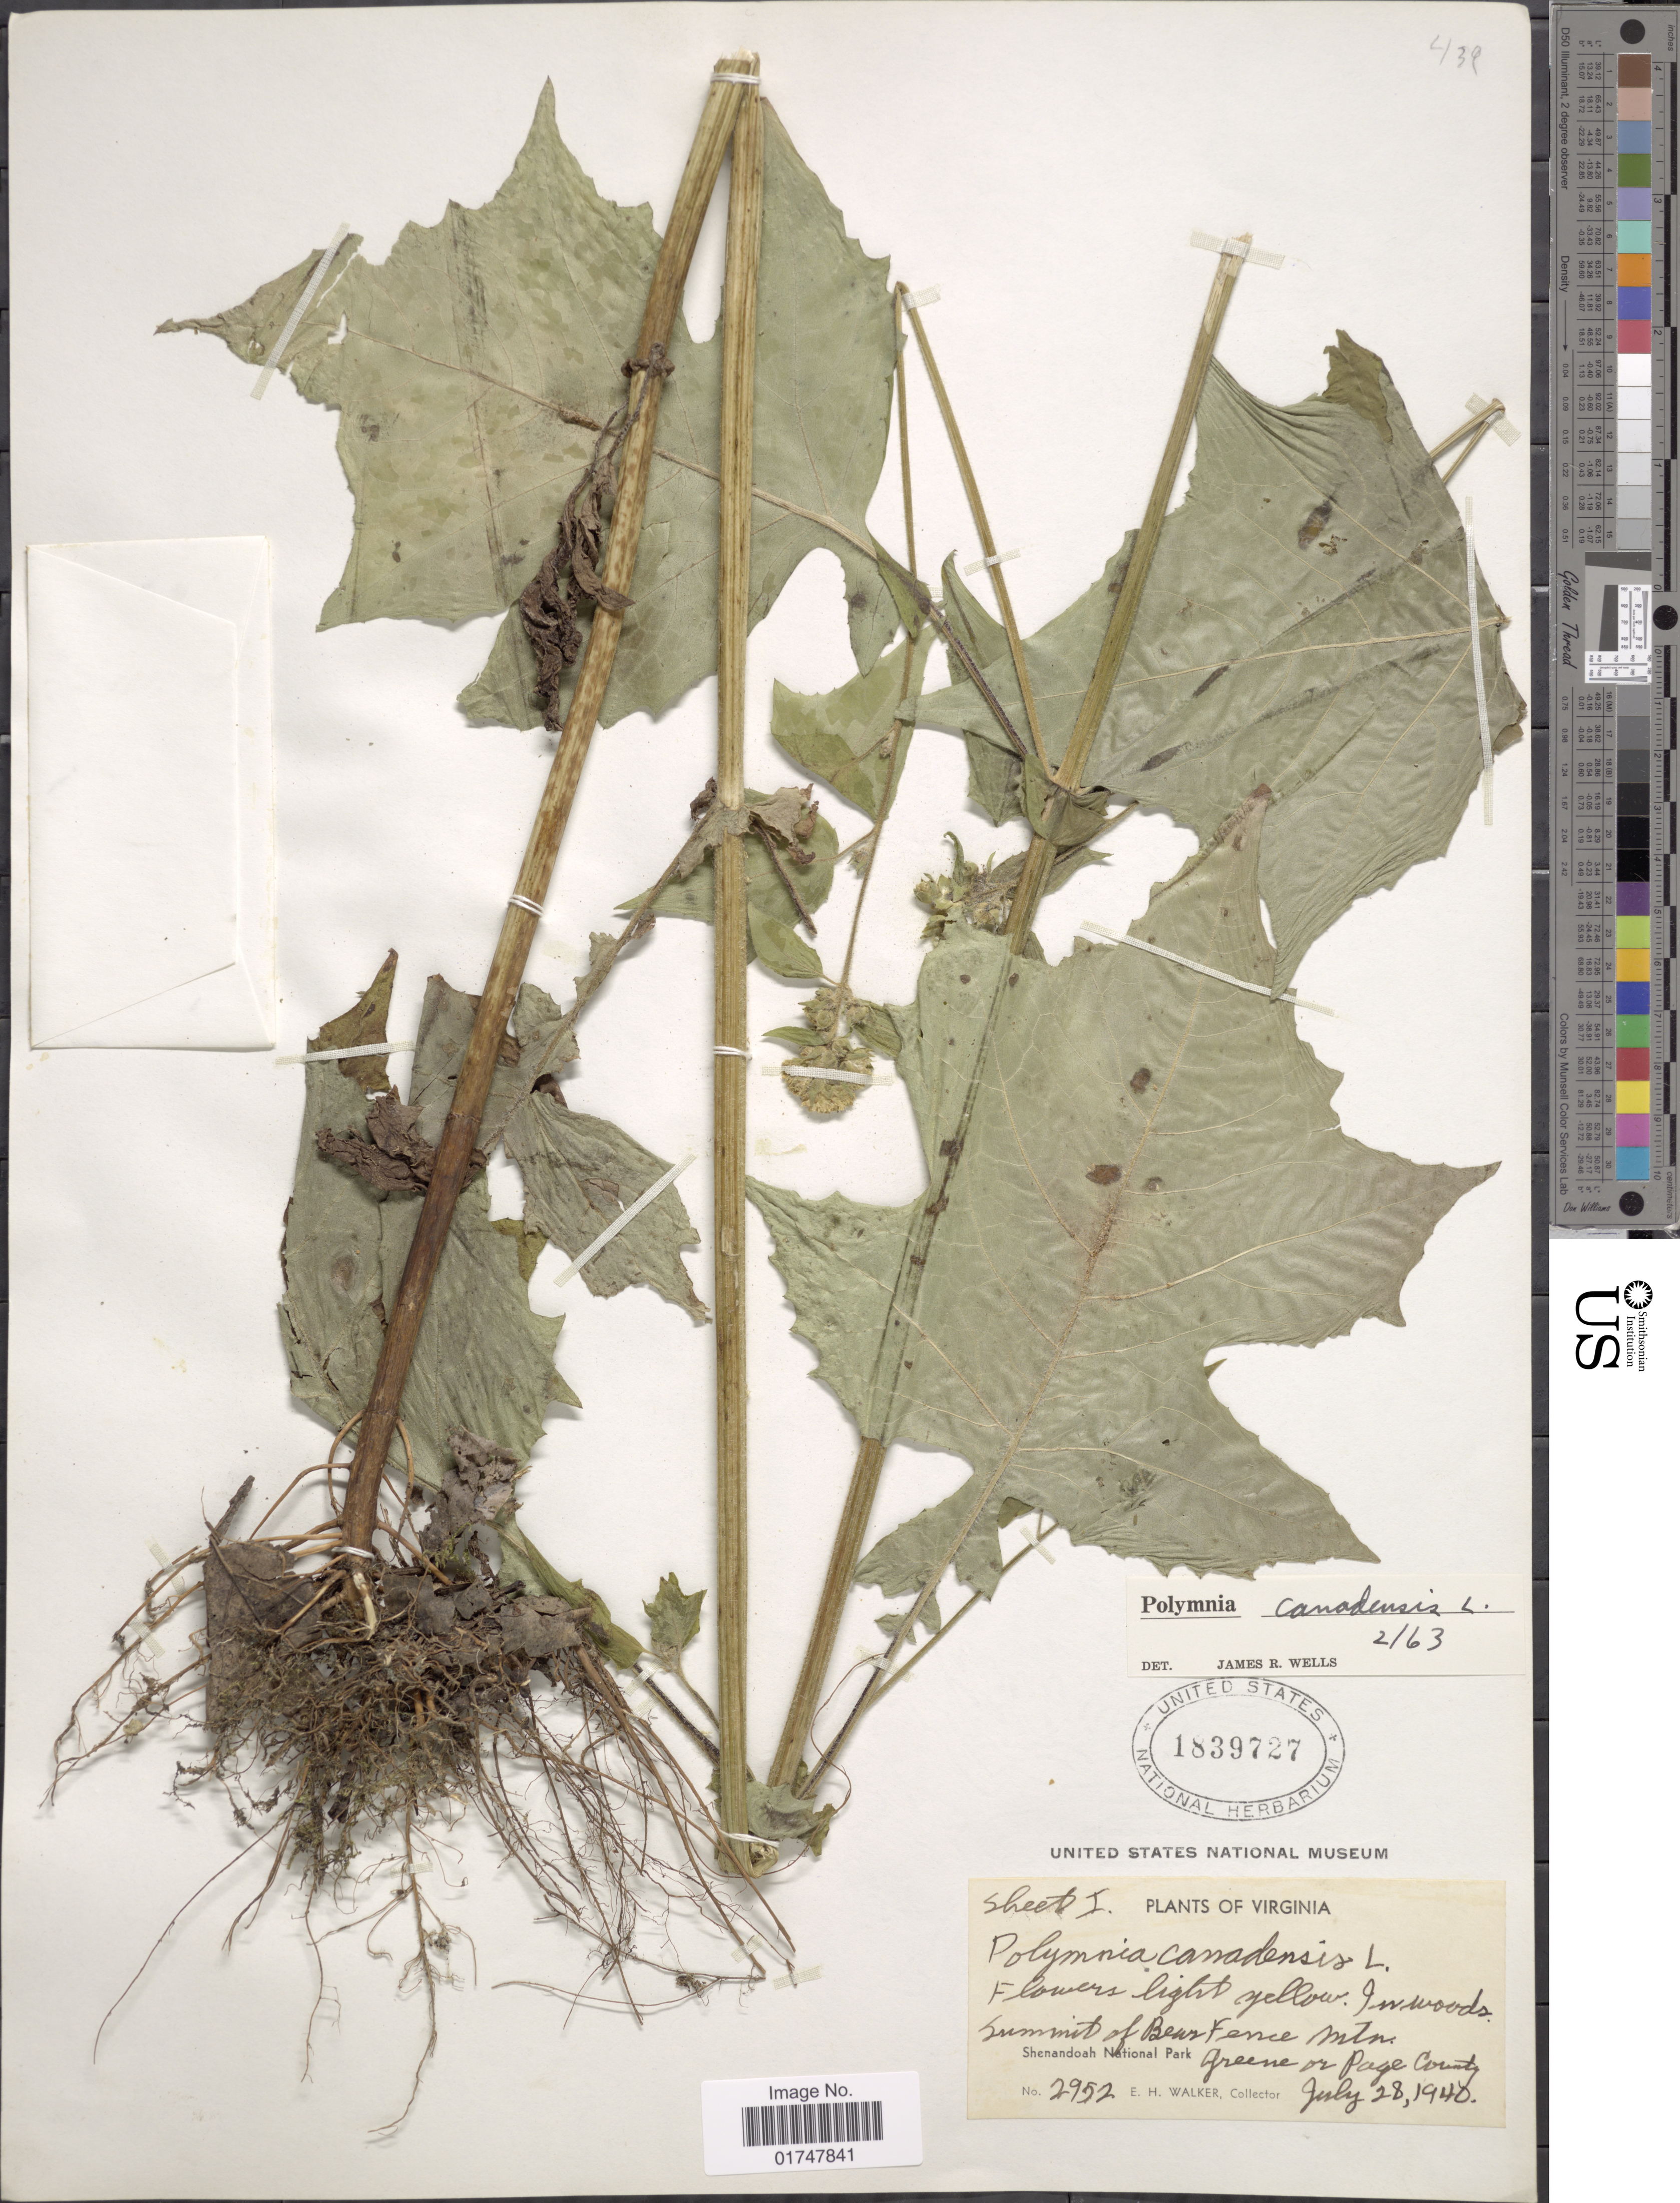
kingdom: Plantae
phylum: Tracheophyta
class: Magnoliopsida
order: Asterales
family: Asteraceae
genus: Polymnia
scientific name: Polymnia canadensis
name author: L.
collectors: E. H. Walker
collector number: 2952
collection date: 1940-07-28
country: United States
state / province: Virginia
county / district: Greene / Page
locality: In woods, summit of Bear Fence Mtn: Shenandoah National Park. Greene or Page County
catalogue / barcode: US 1839727